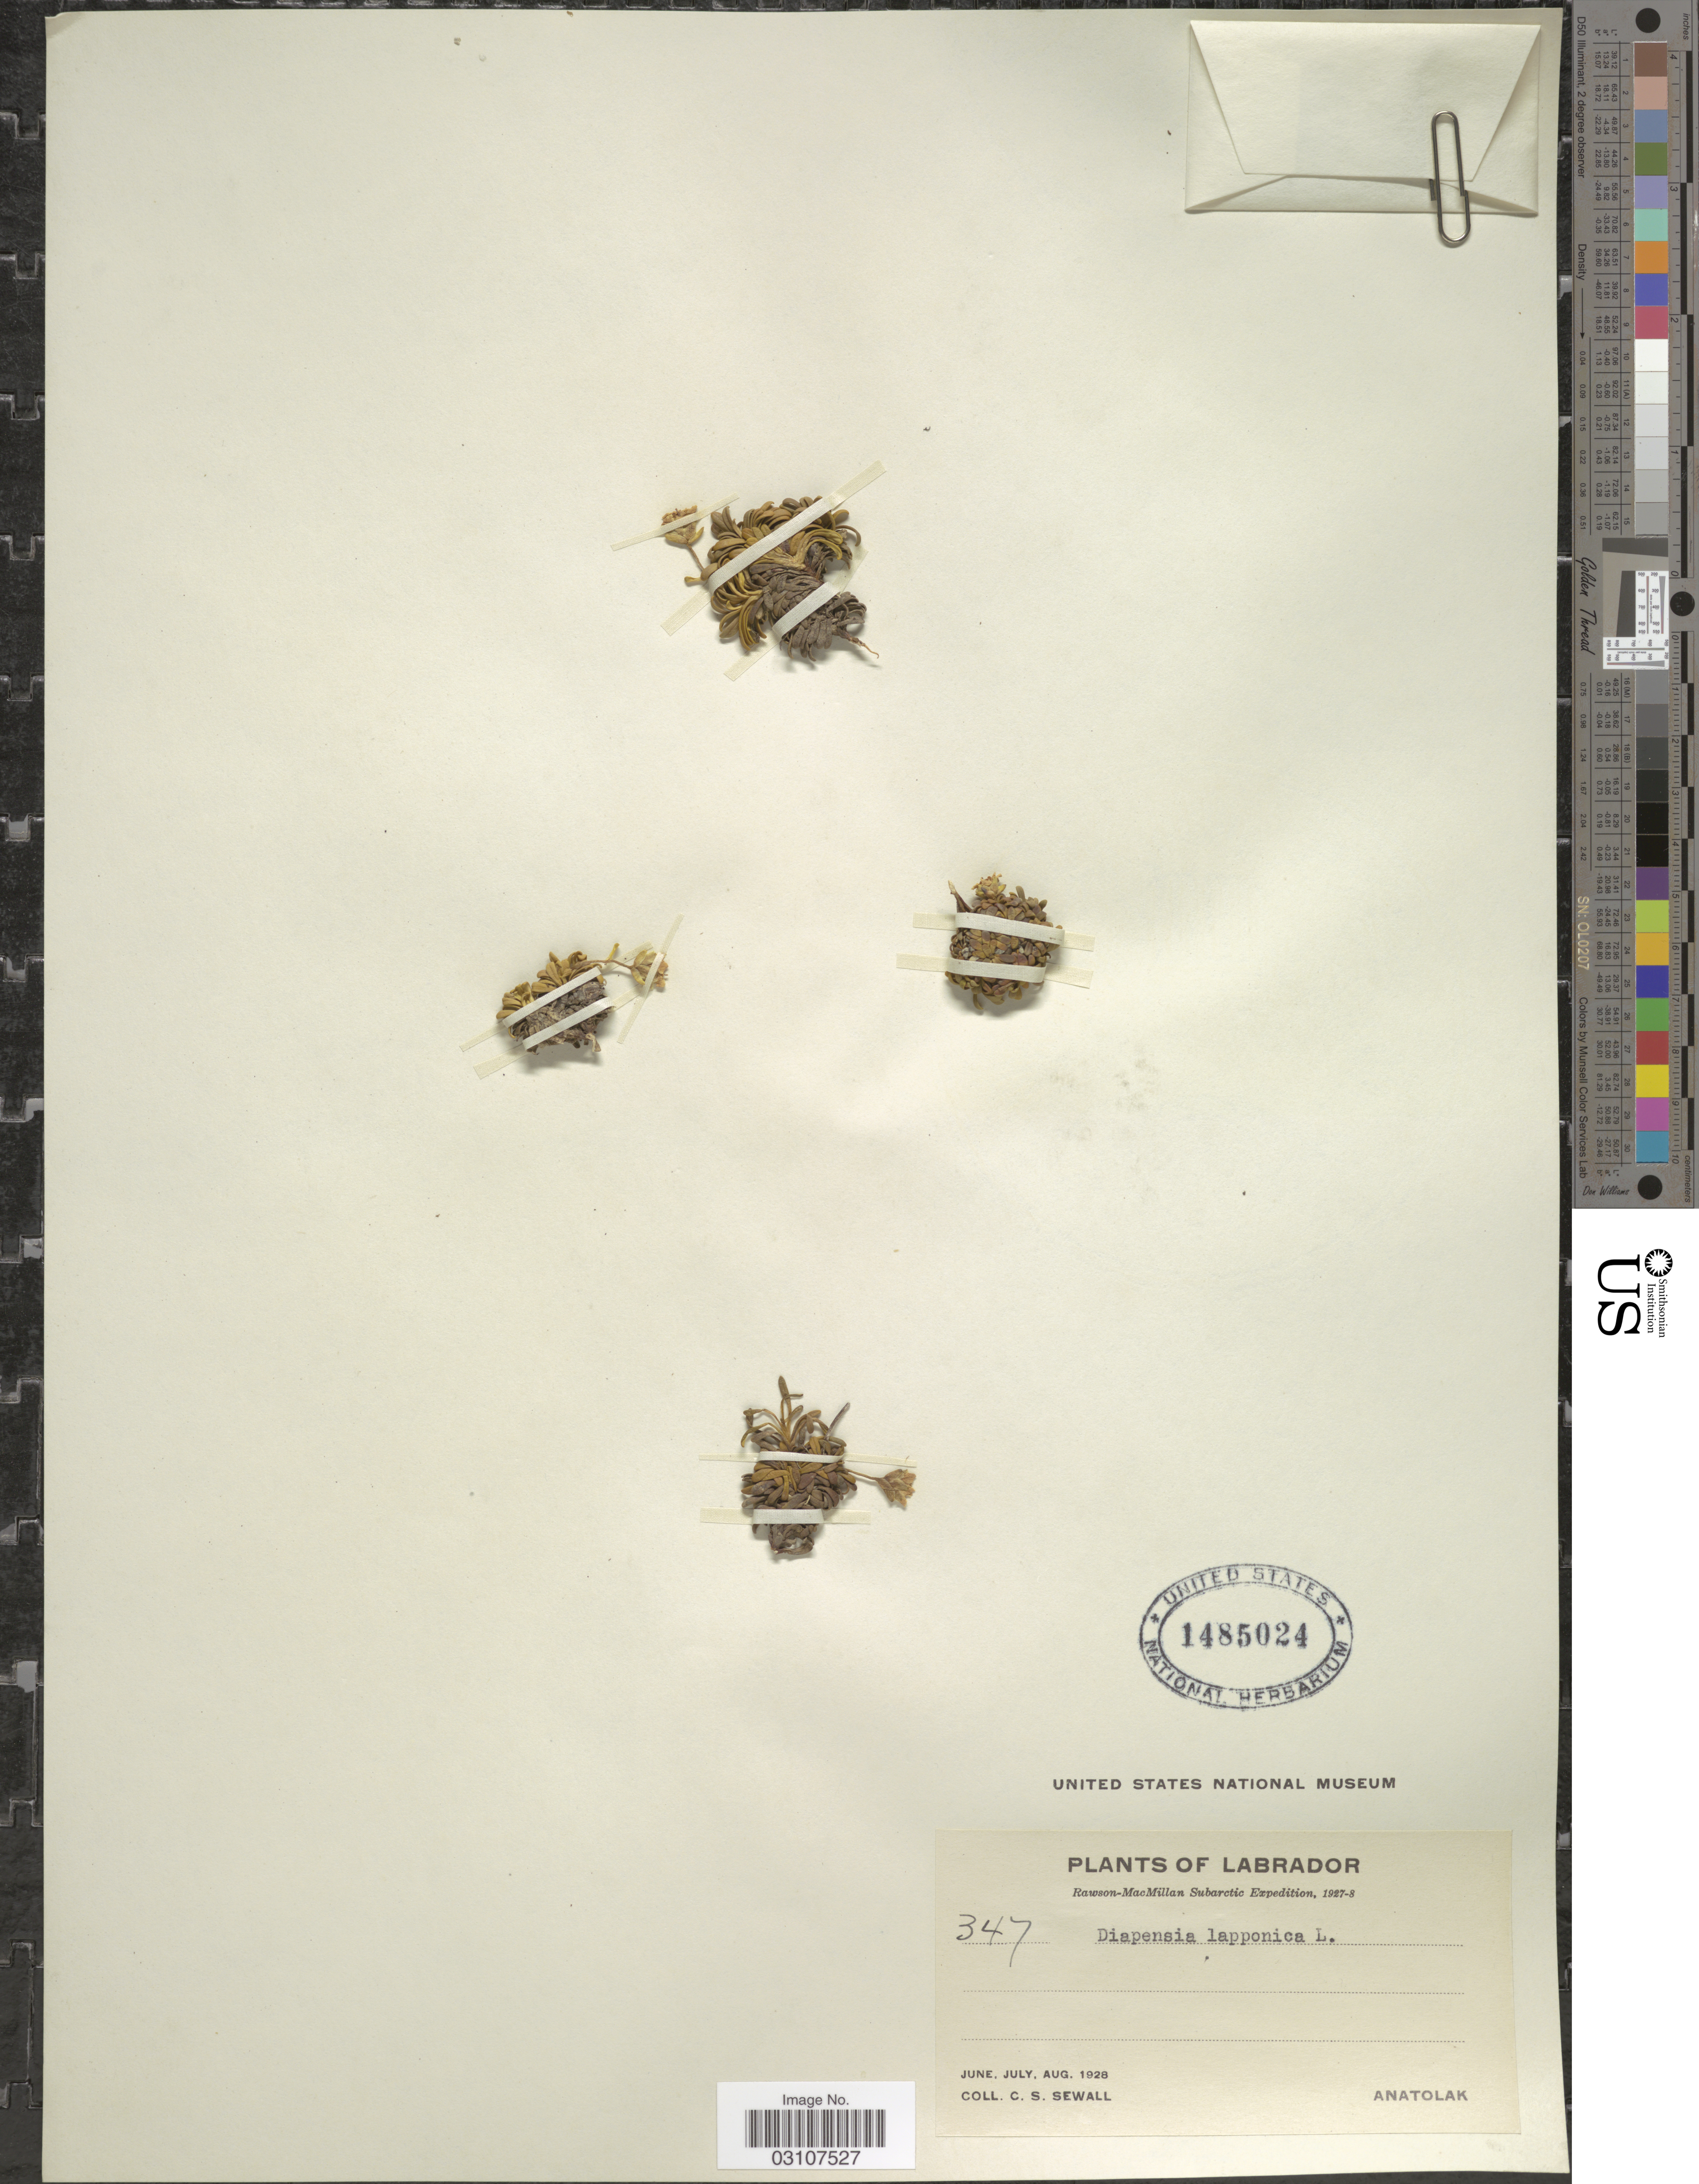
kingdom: Plantae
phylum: Tracheophyta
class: Magnoliopsida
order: Ericales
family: Diapensiaceae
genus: Diapensia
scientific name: Diapensia lapponica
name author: L.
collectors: C. Sewall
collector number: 347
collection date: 1928-06/1928-08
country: Canada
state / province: Newfoundland and Labrador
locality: Labrador. Anatolak.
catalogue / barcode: US 1485024